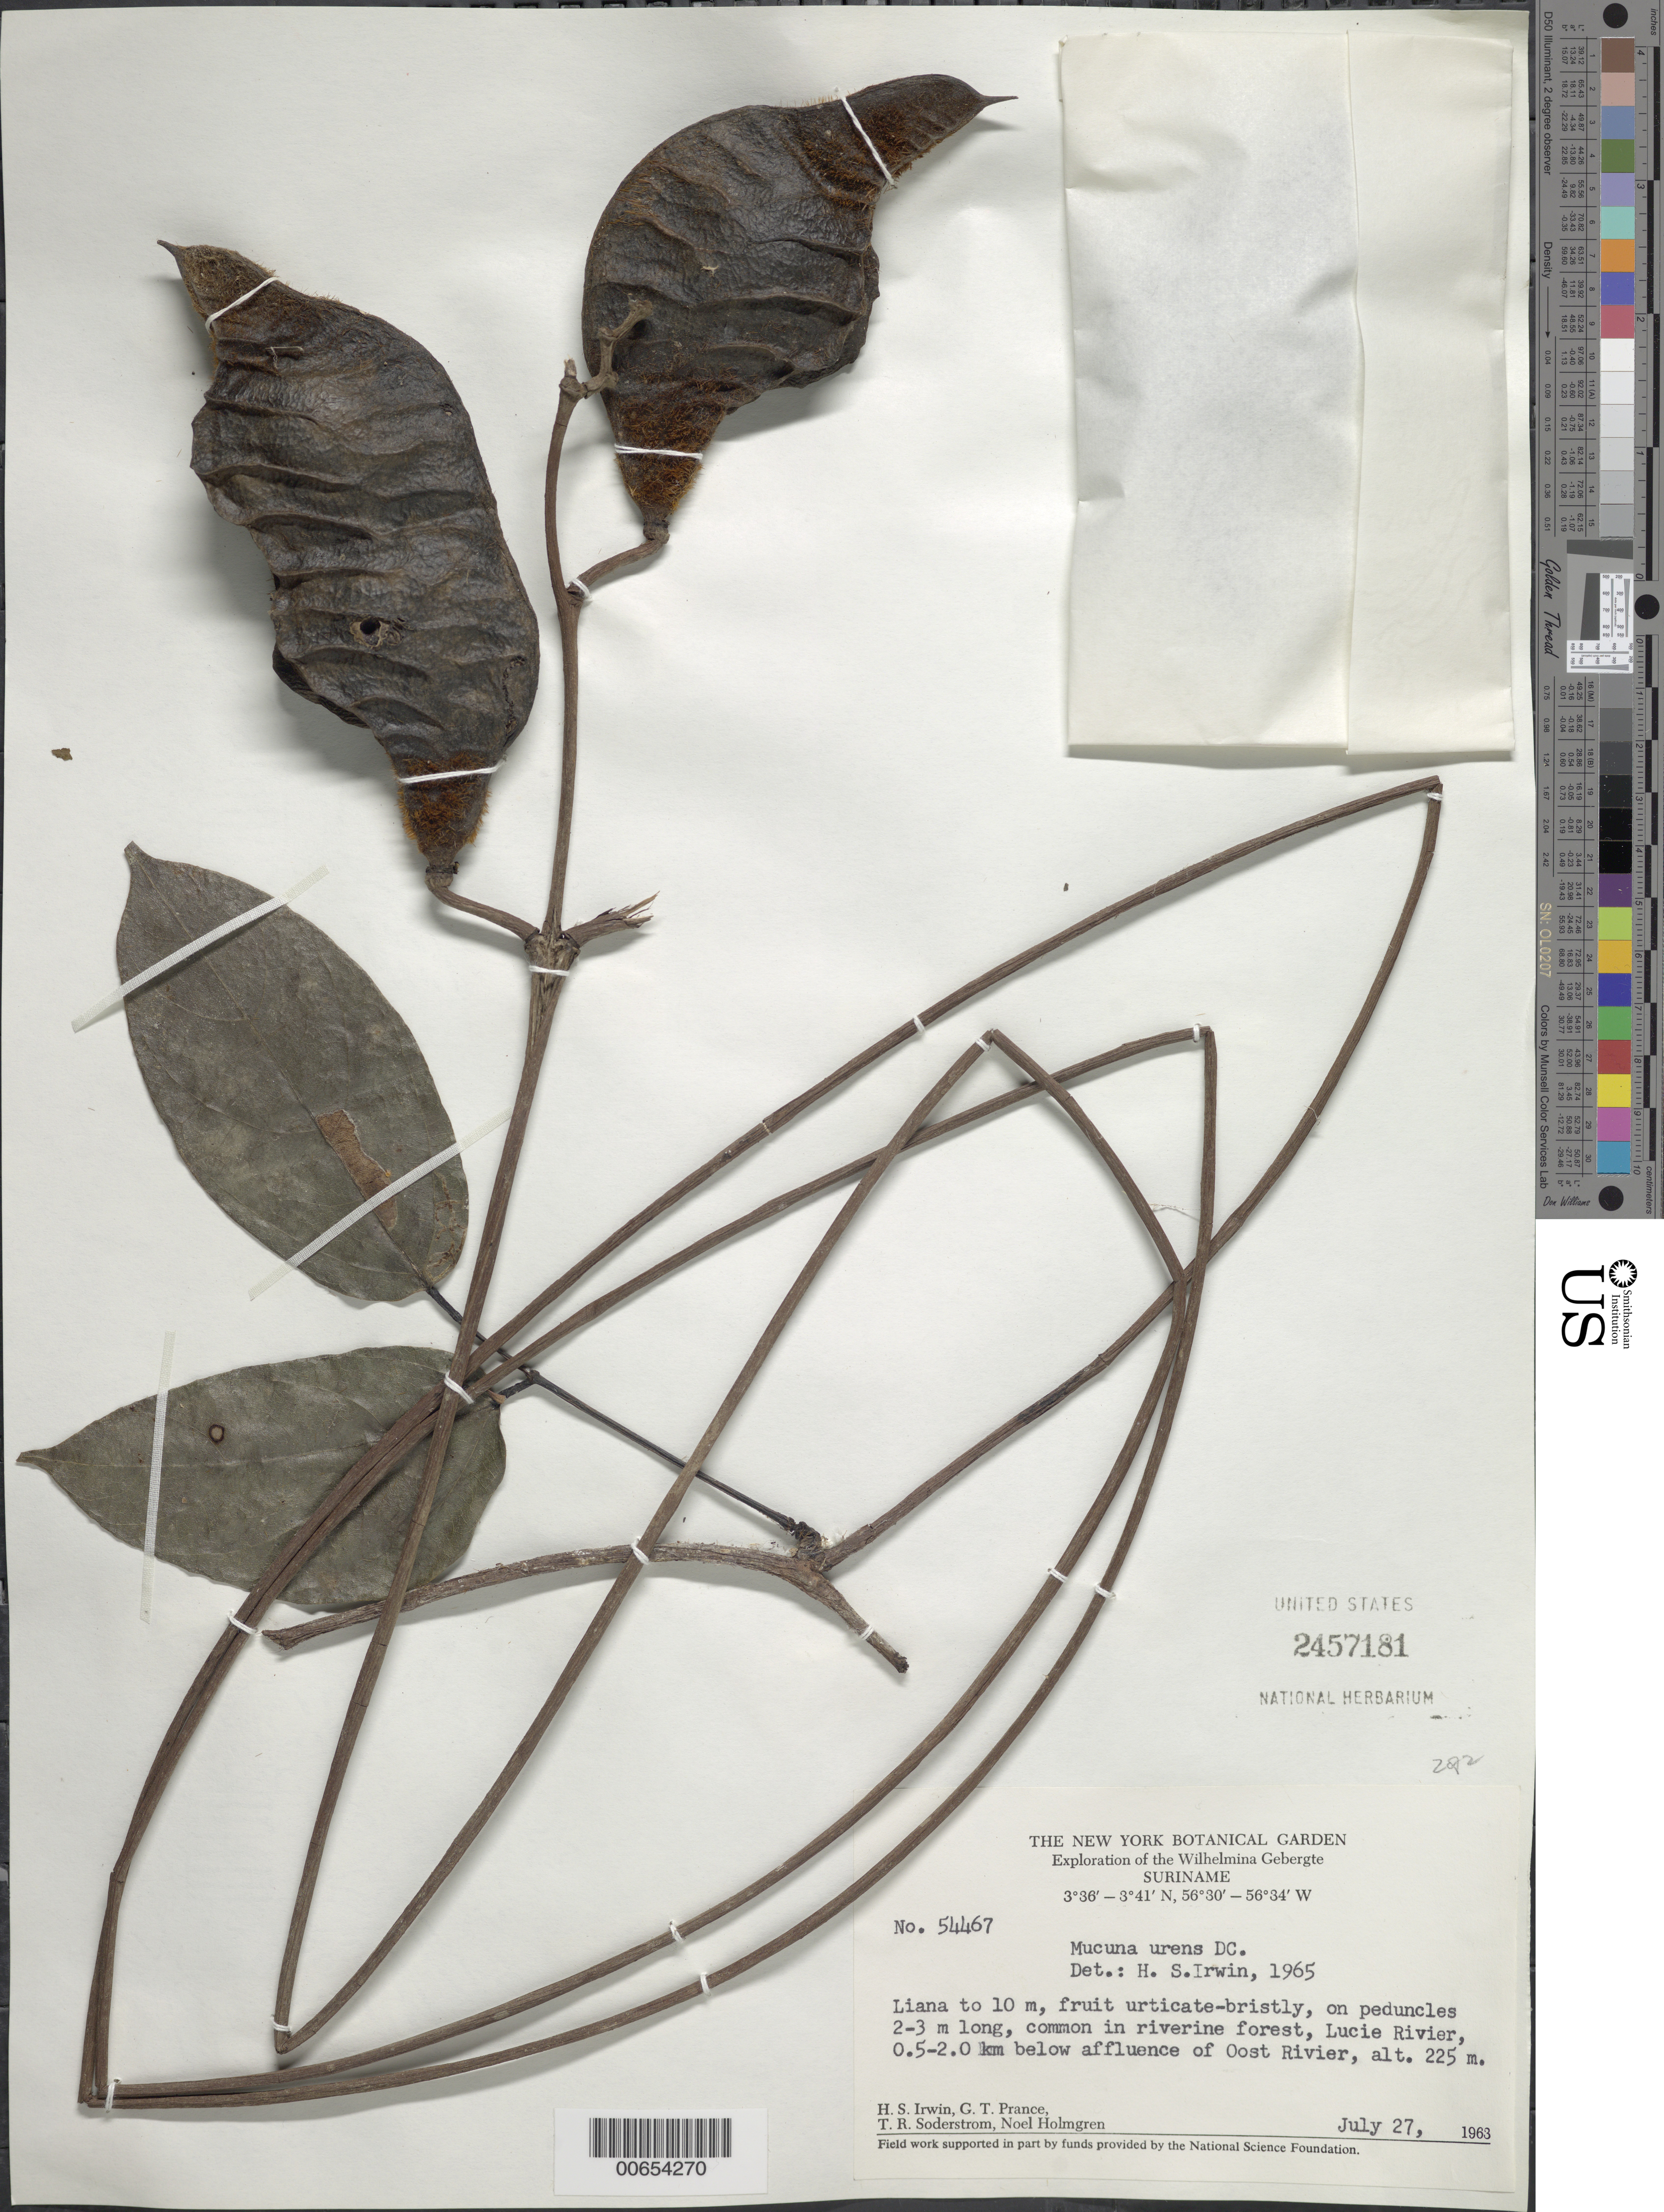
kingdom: Plantae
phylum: Tracheophyta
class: Magnoliopsida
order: Fabales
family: Fabaceae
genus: Mucuna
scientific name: Mucuna urens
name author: (L.) Medik.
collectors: H. Irwin, G. T. Prance, T. R. Soderstrom & N. H. Holmgren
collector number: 54467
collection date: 1963-07-27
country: Suriname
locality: Wilhelmina Gebergte. Lucie Rivier, 0.5-2.0 km below affluence of Oost Rivier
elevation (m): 225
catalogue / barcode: US 2457181